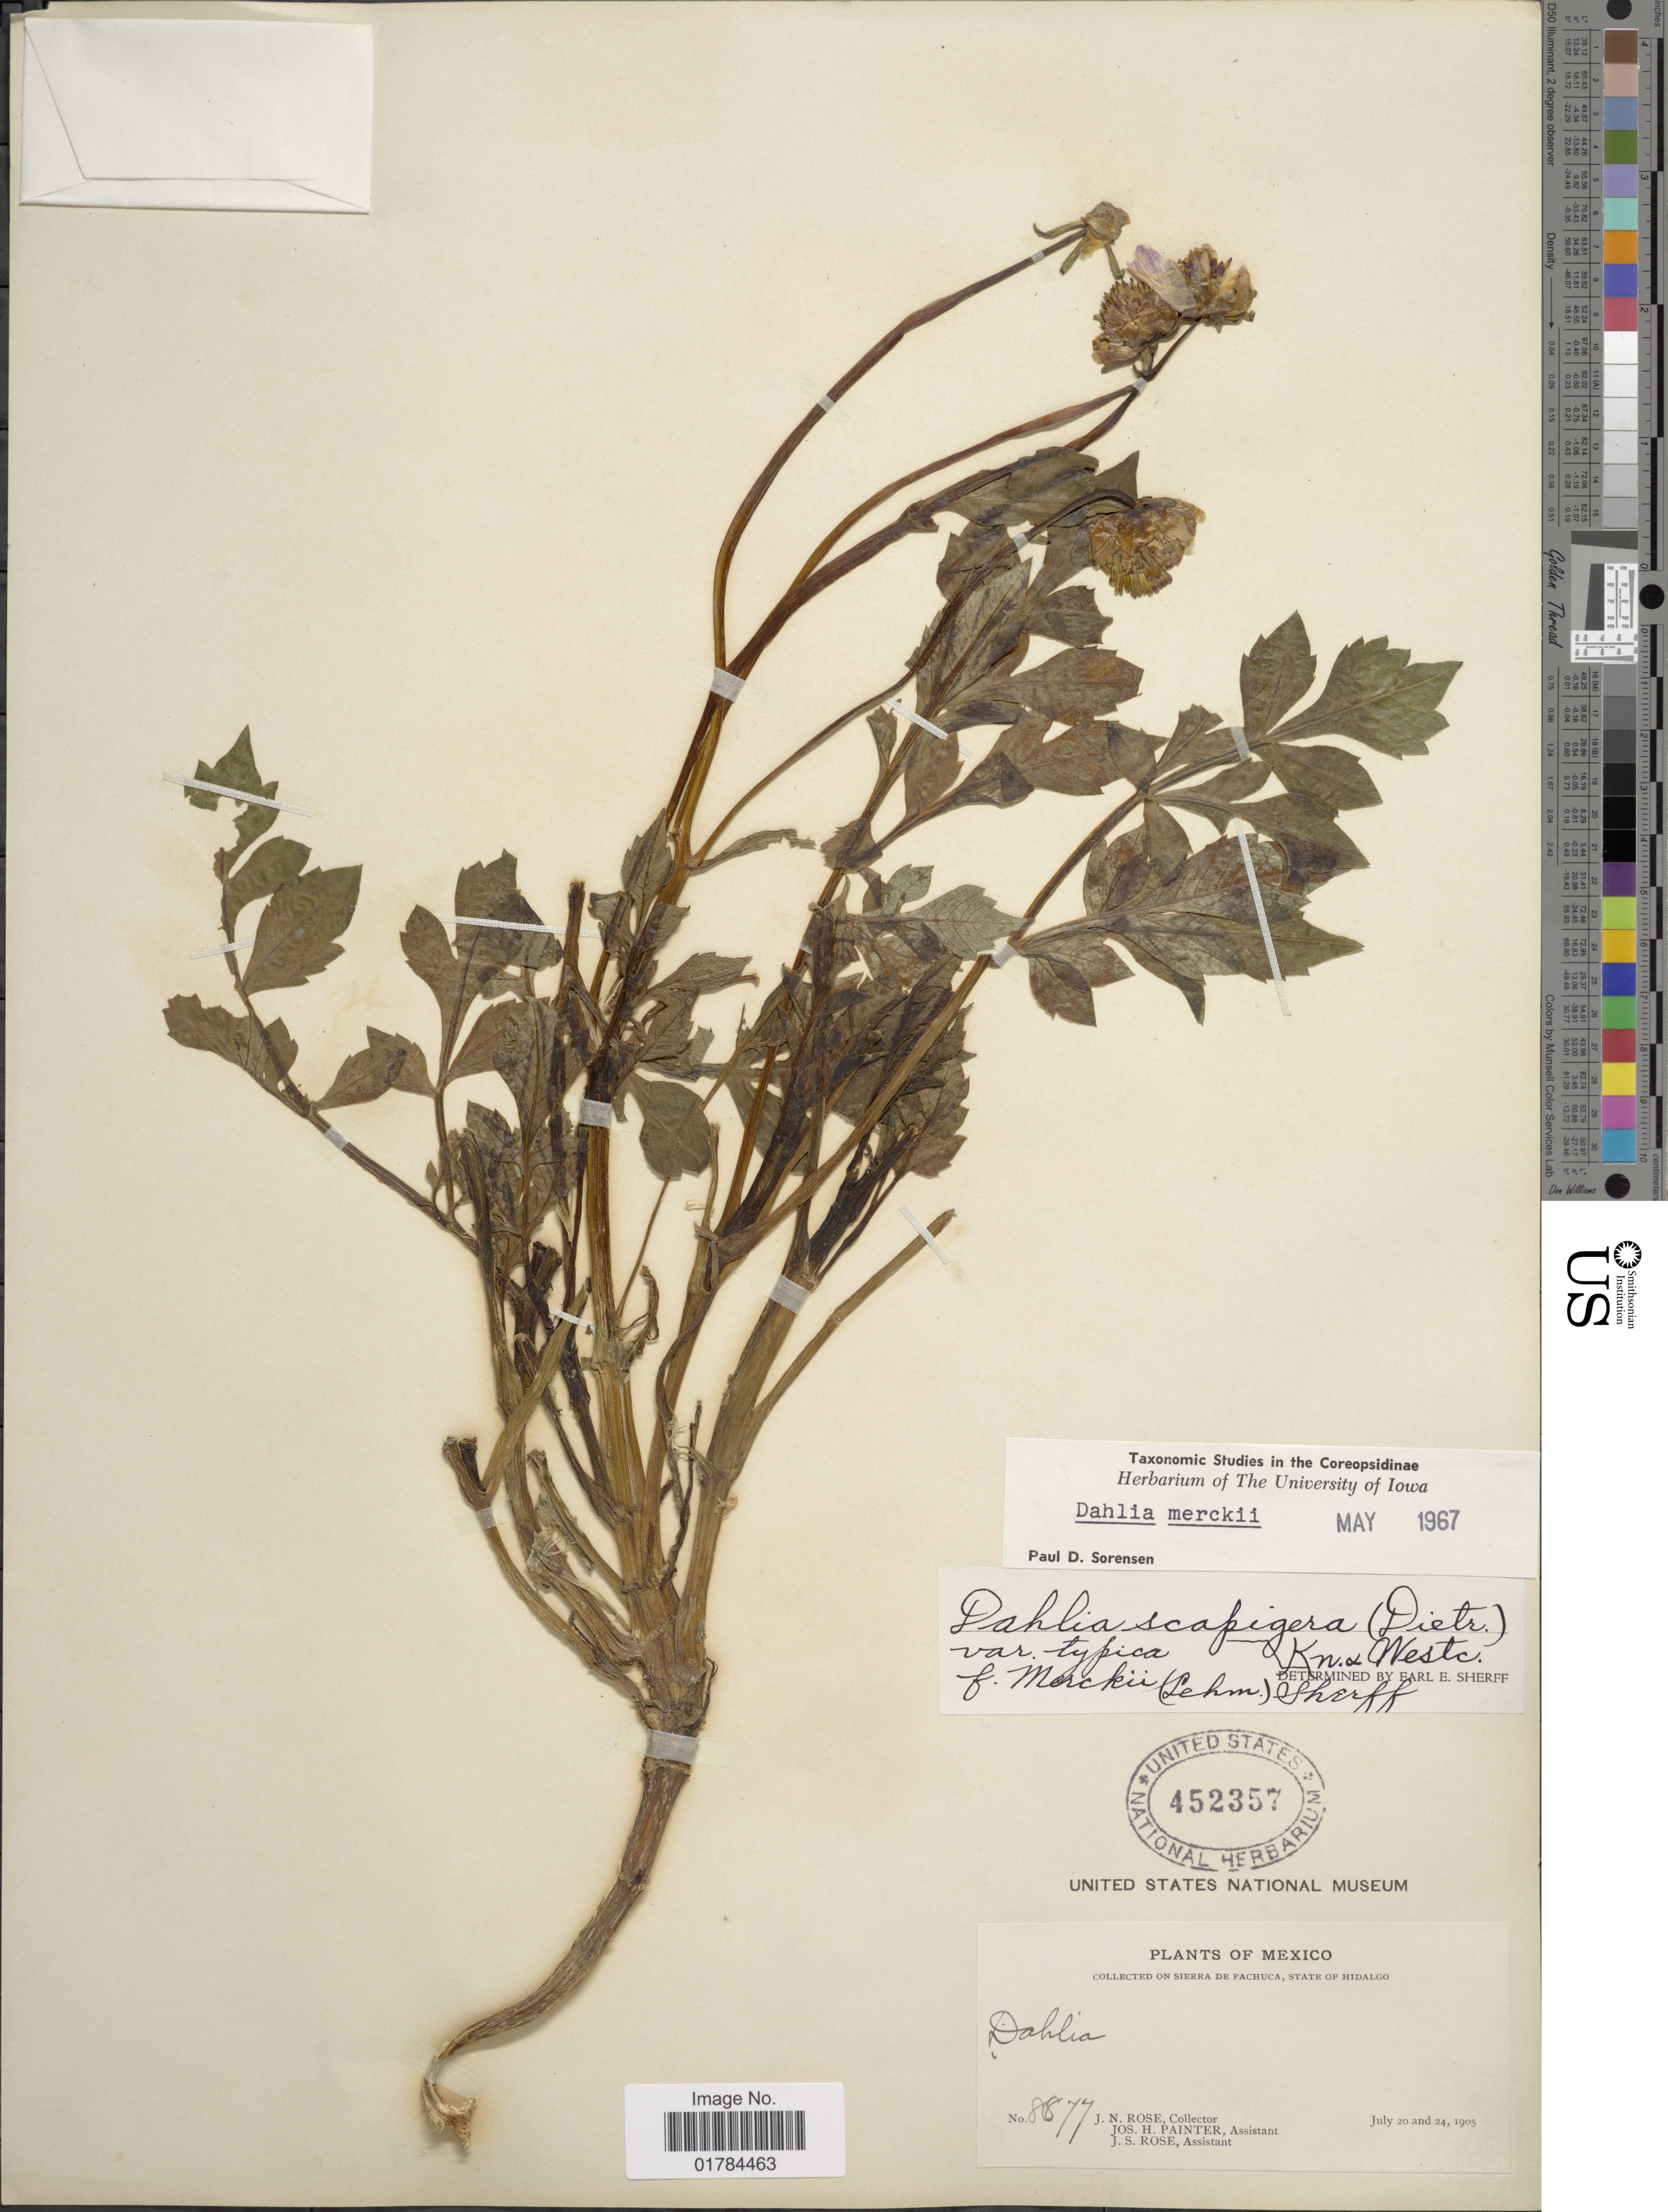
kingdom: Plantae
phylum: Tracheophyta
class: Magnoliopsida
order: Asterales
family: Asteraceae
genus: Dahlia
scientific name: Dahlia merckii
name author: Lehm.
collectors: J. N. Rose, J. H. Painter & J. S. Rose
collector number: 8877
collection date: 1905-07-20/1905-07-24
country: Mexico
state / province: Hidalgo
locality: Sierra de Pachuca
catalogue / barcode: US 452357